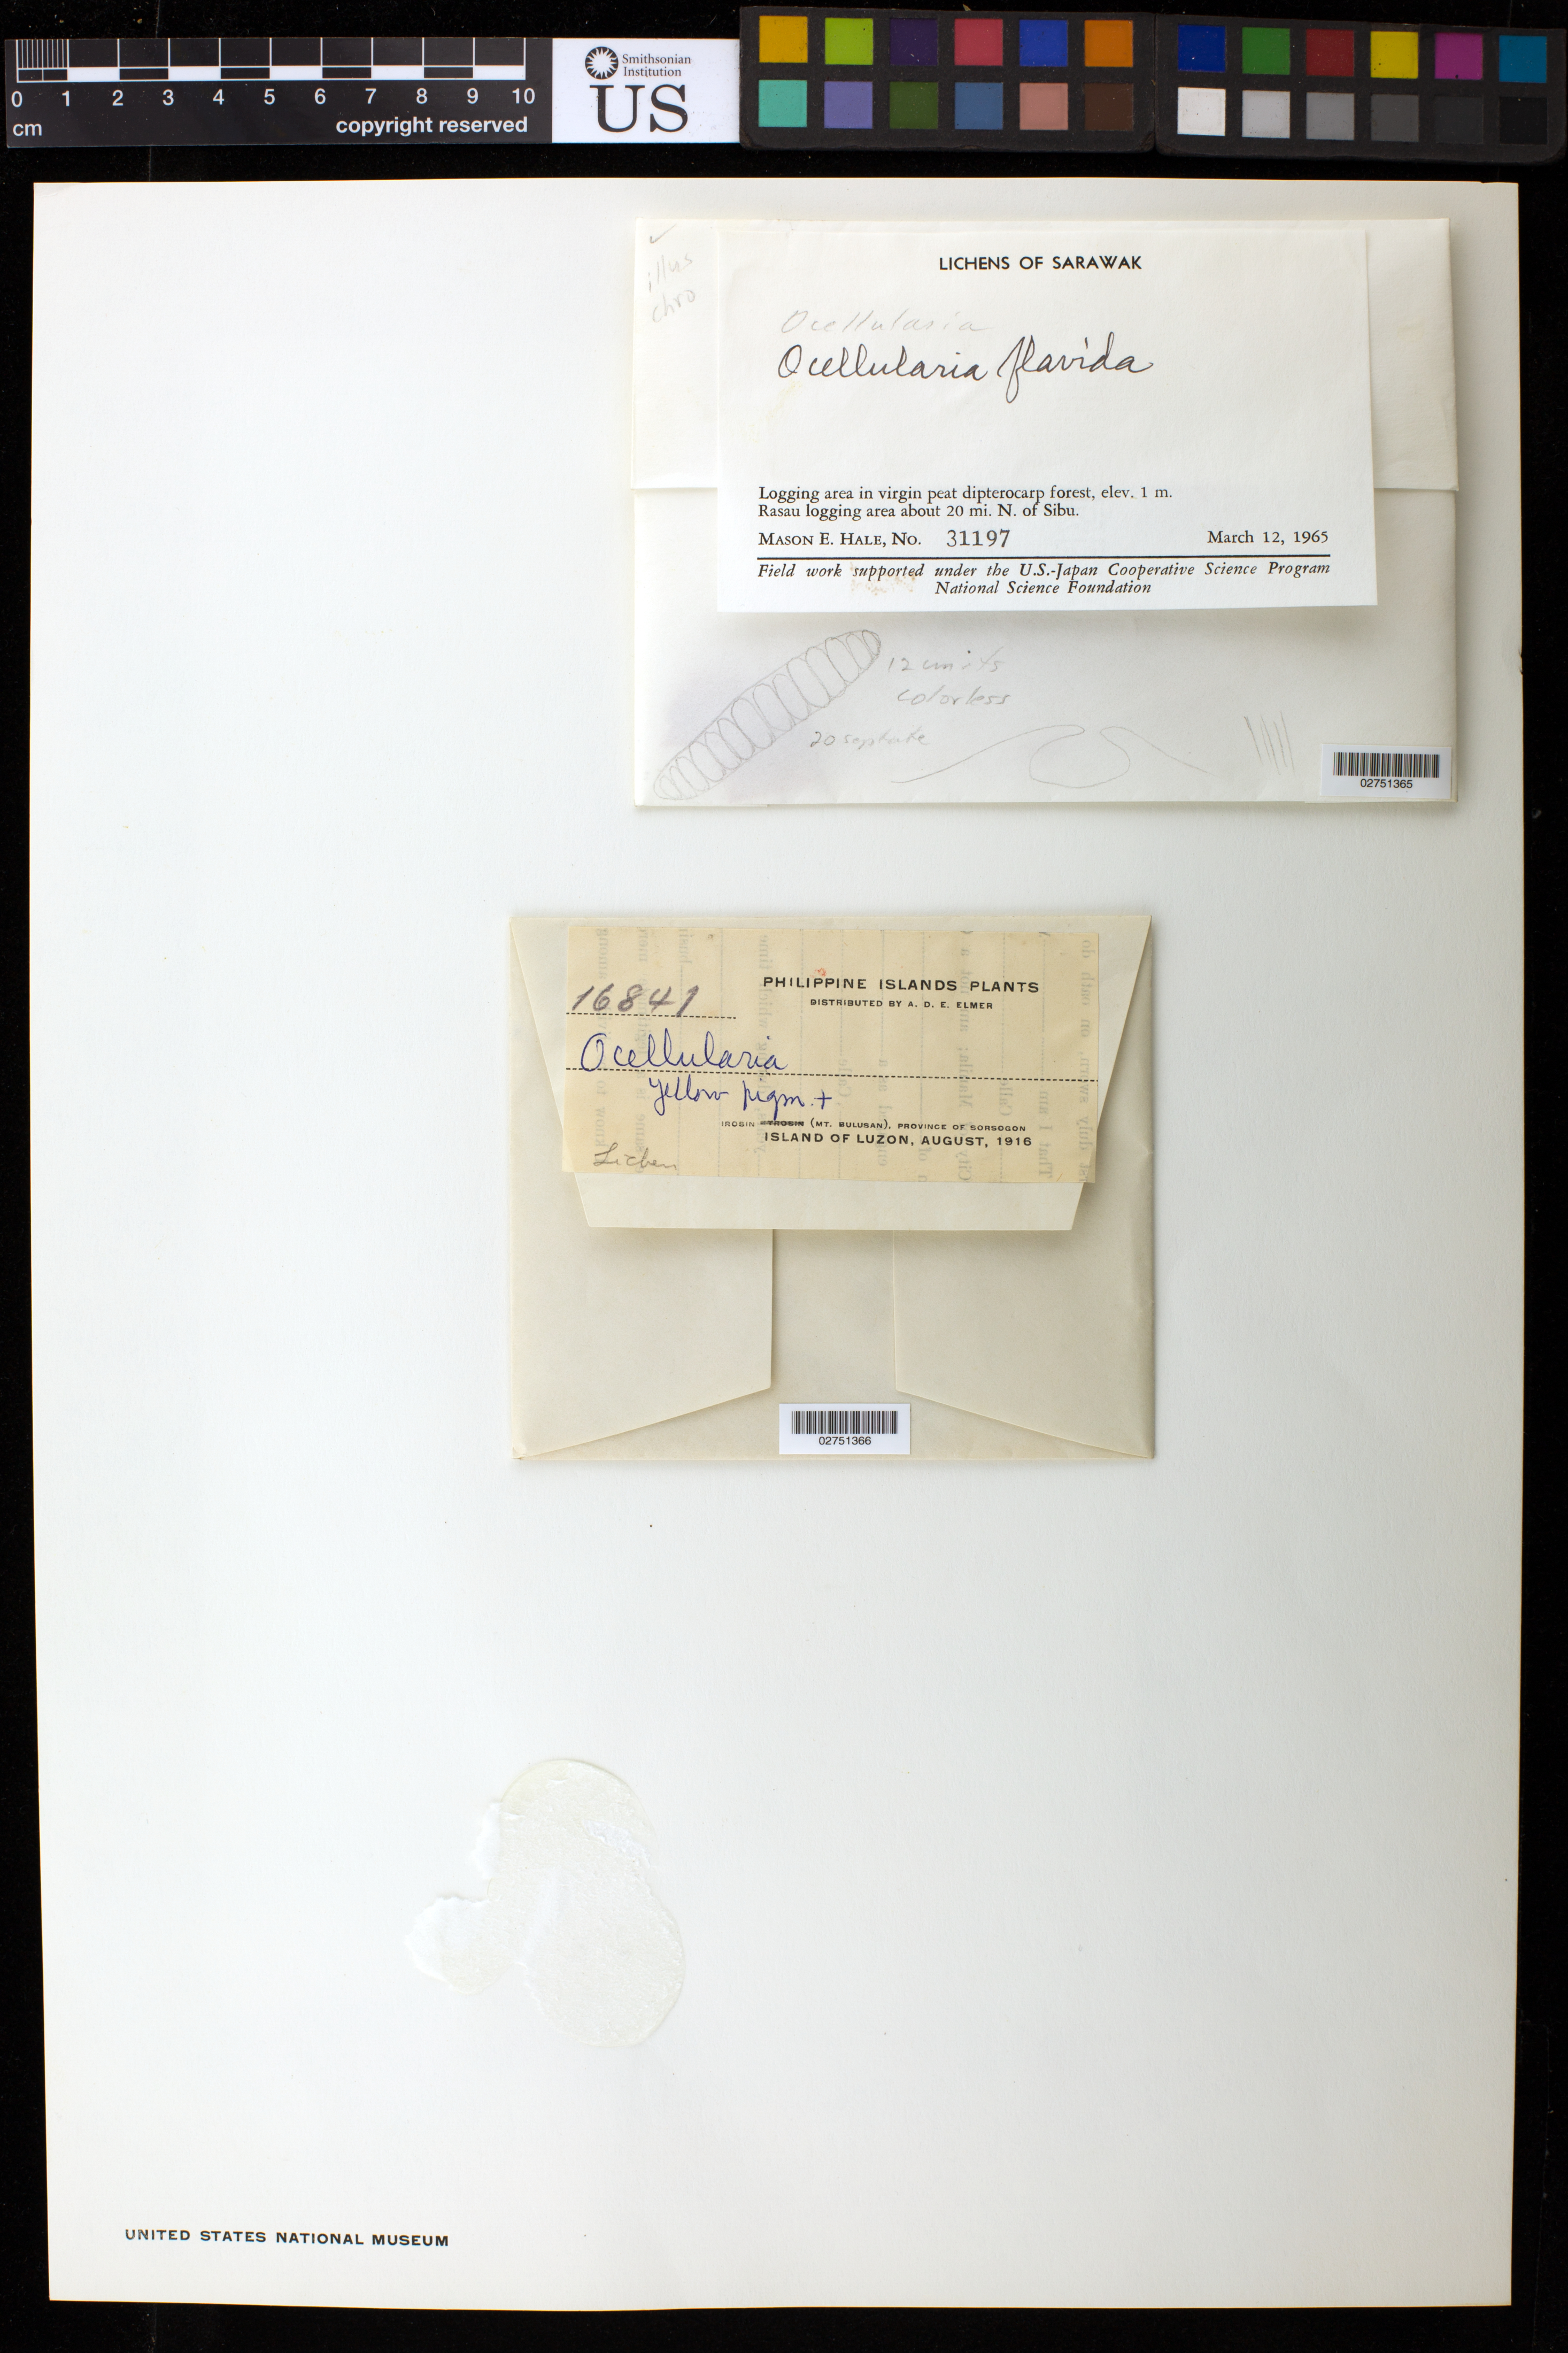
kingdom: Fungi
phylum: Ascomycota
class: Lecanoromycetes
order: Ostropales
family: Graphidaceae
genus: Ocellularia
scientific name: Ocellularia flavida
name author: Hale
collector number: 16841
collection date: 1916-08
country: Philippines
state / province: Bicol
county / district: Sorsogon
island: Luzon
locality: Luzon, Mt. Bulusan, prov. Sorsogon